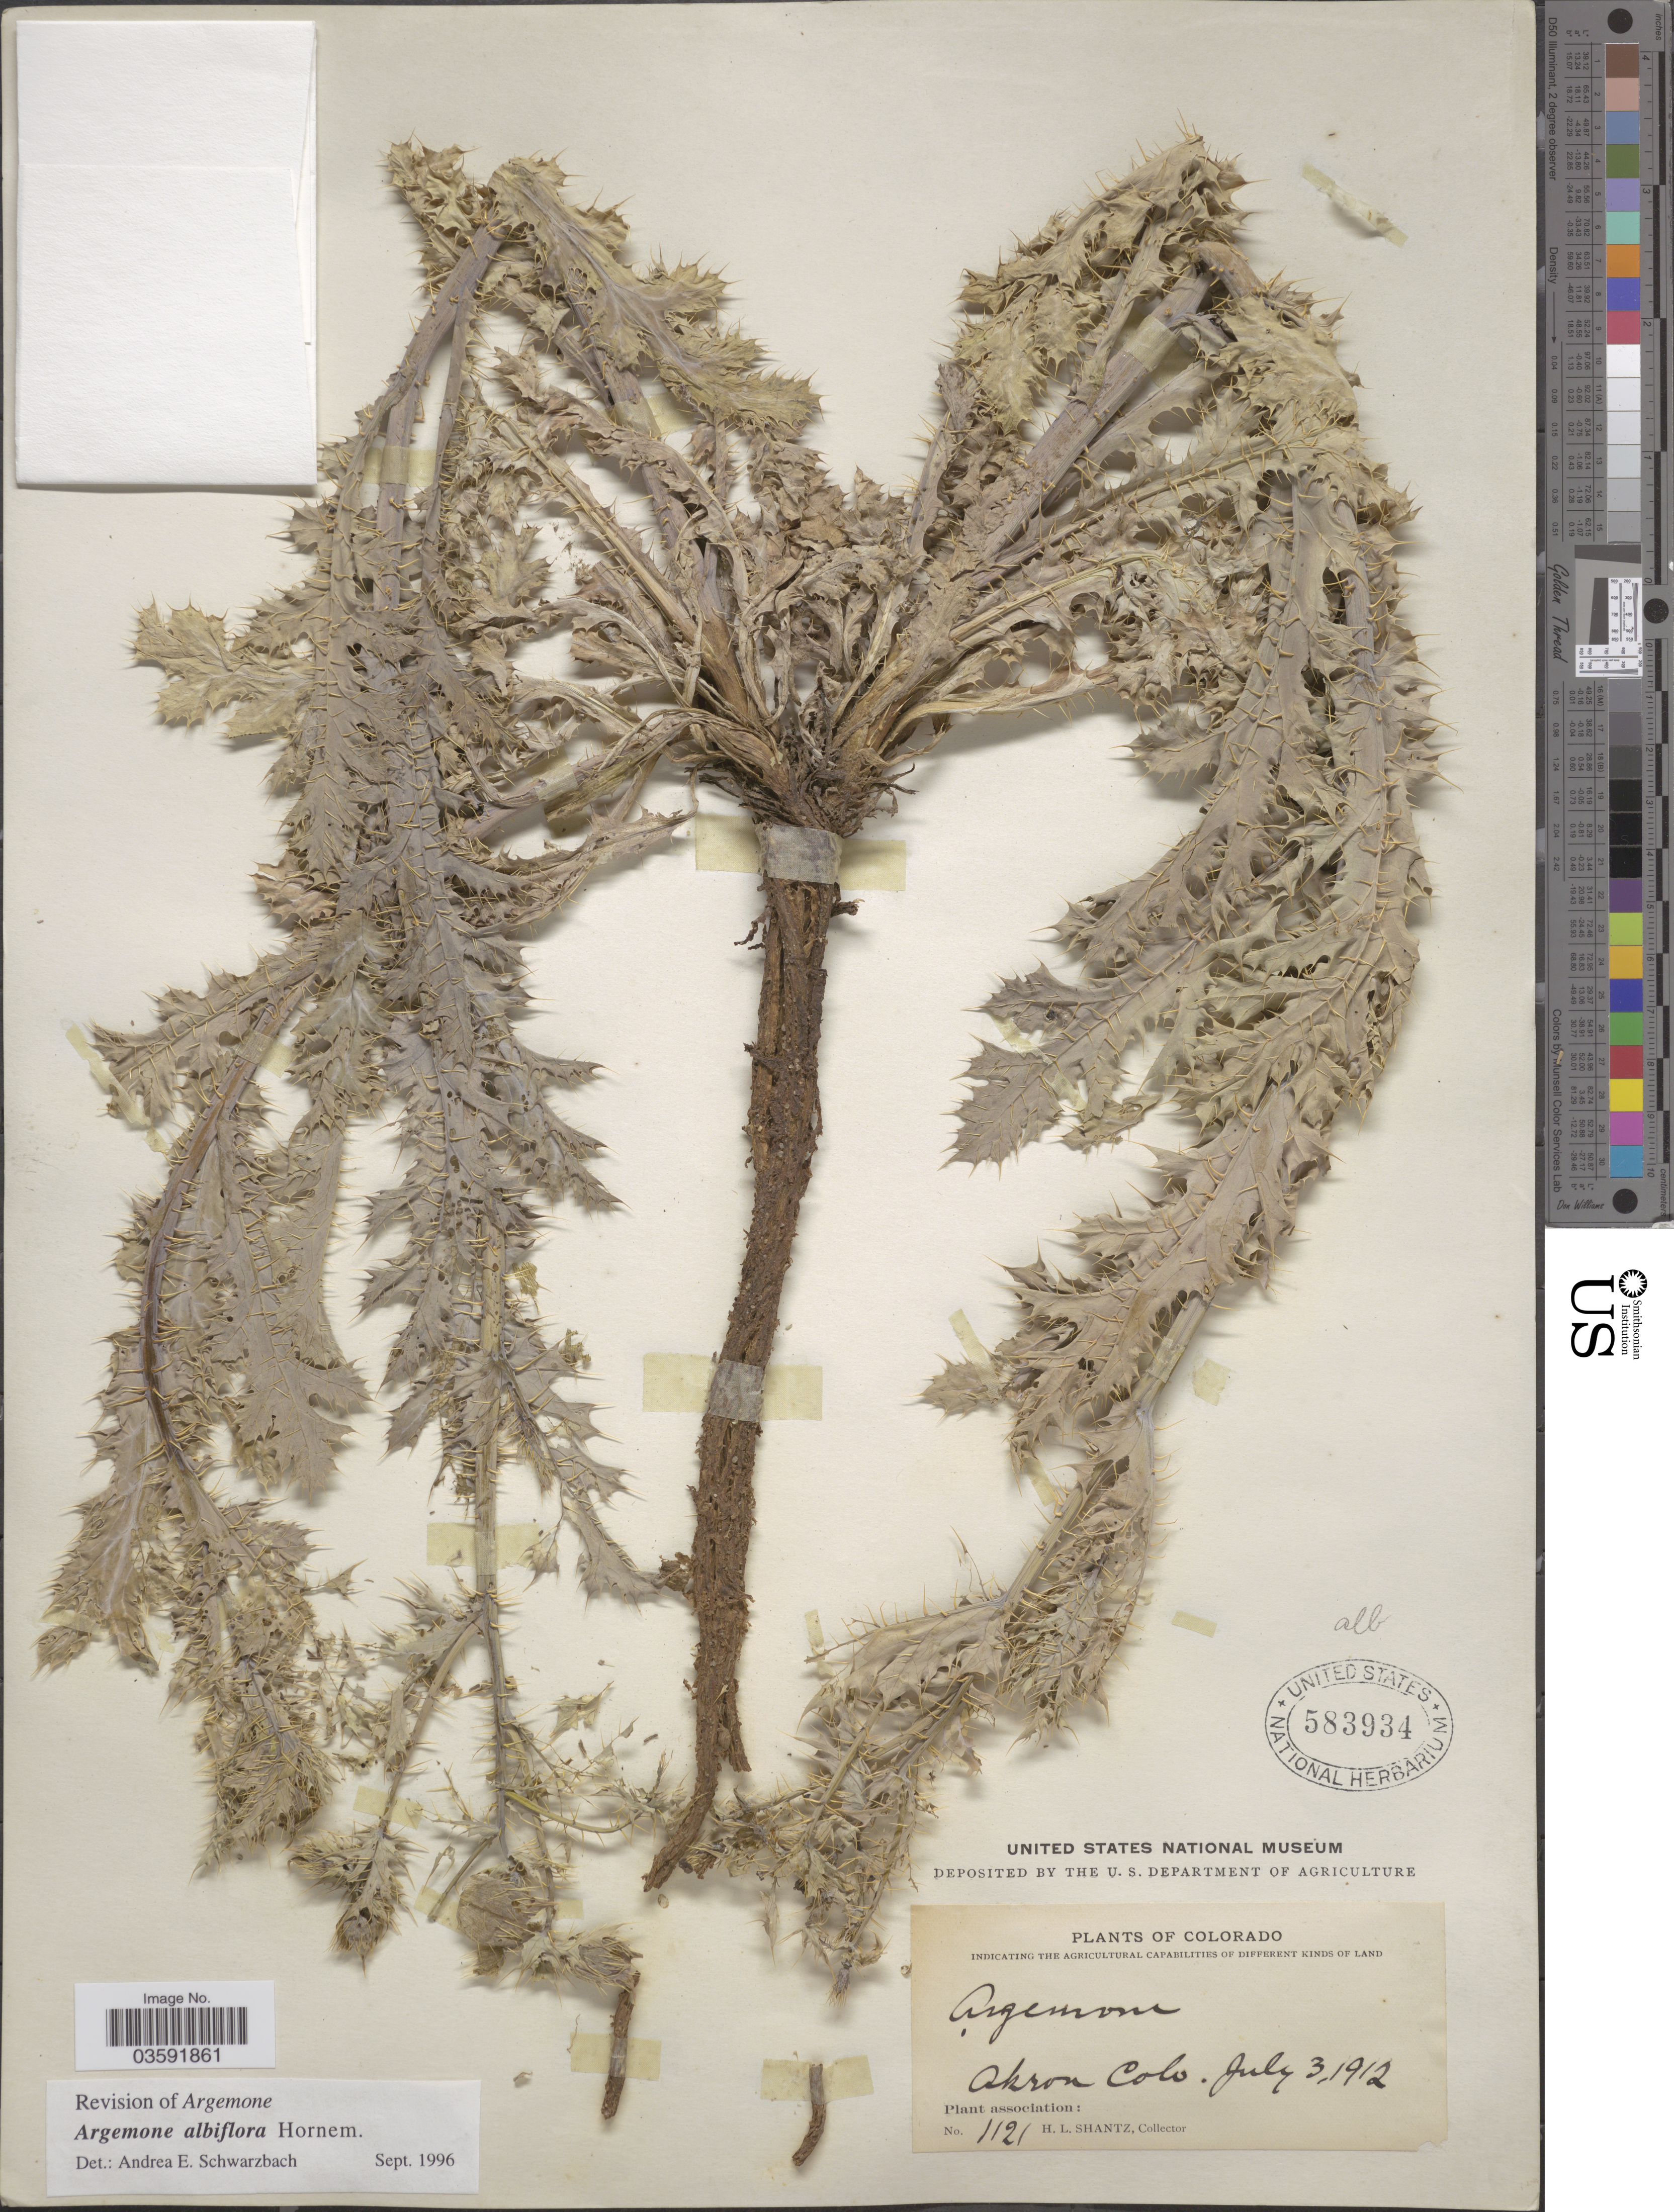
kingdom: Plantae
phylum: Tracheophyta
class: Magnoliopsida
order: Ranunculales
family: Papaveraceae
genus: Argemone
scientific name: Argemone albiflora subsp. albiflora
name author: Hornem.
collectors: H. Shantz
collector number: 1121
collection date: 1912-07-03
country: United States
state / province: Colorado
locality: Akron.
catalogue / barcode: US 583934